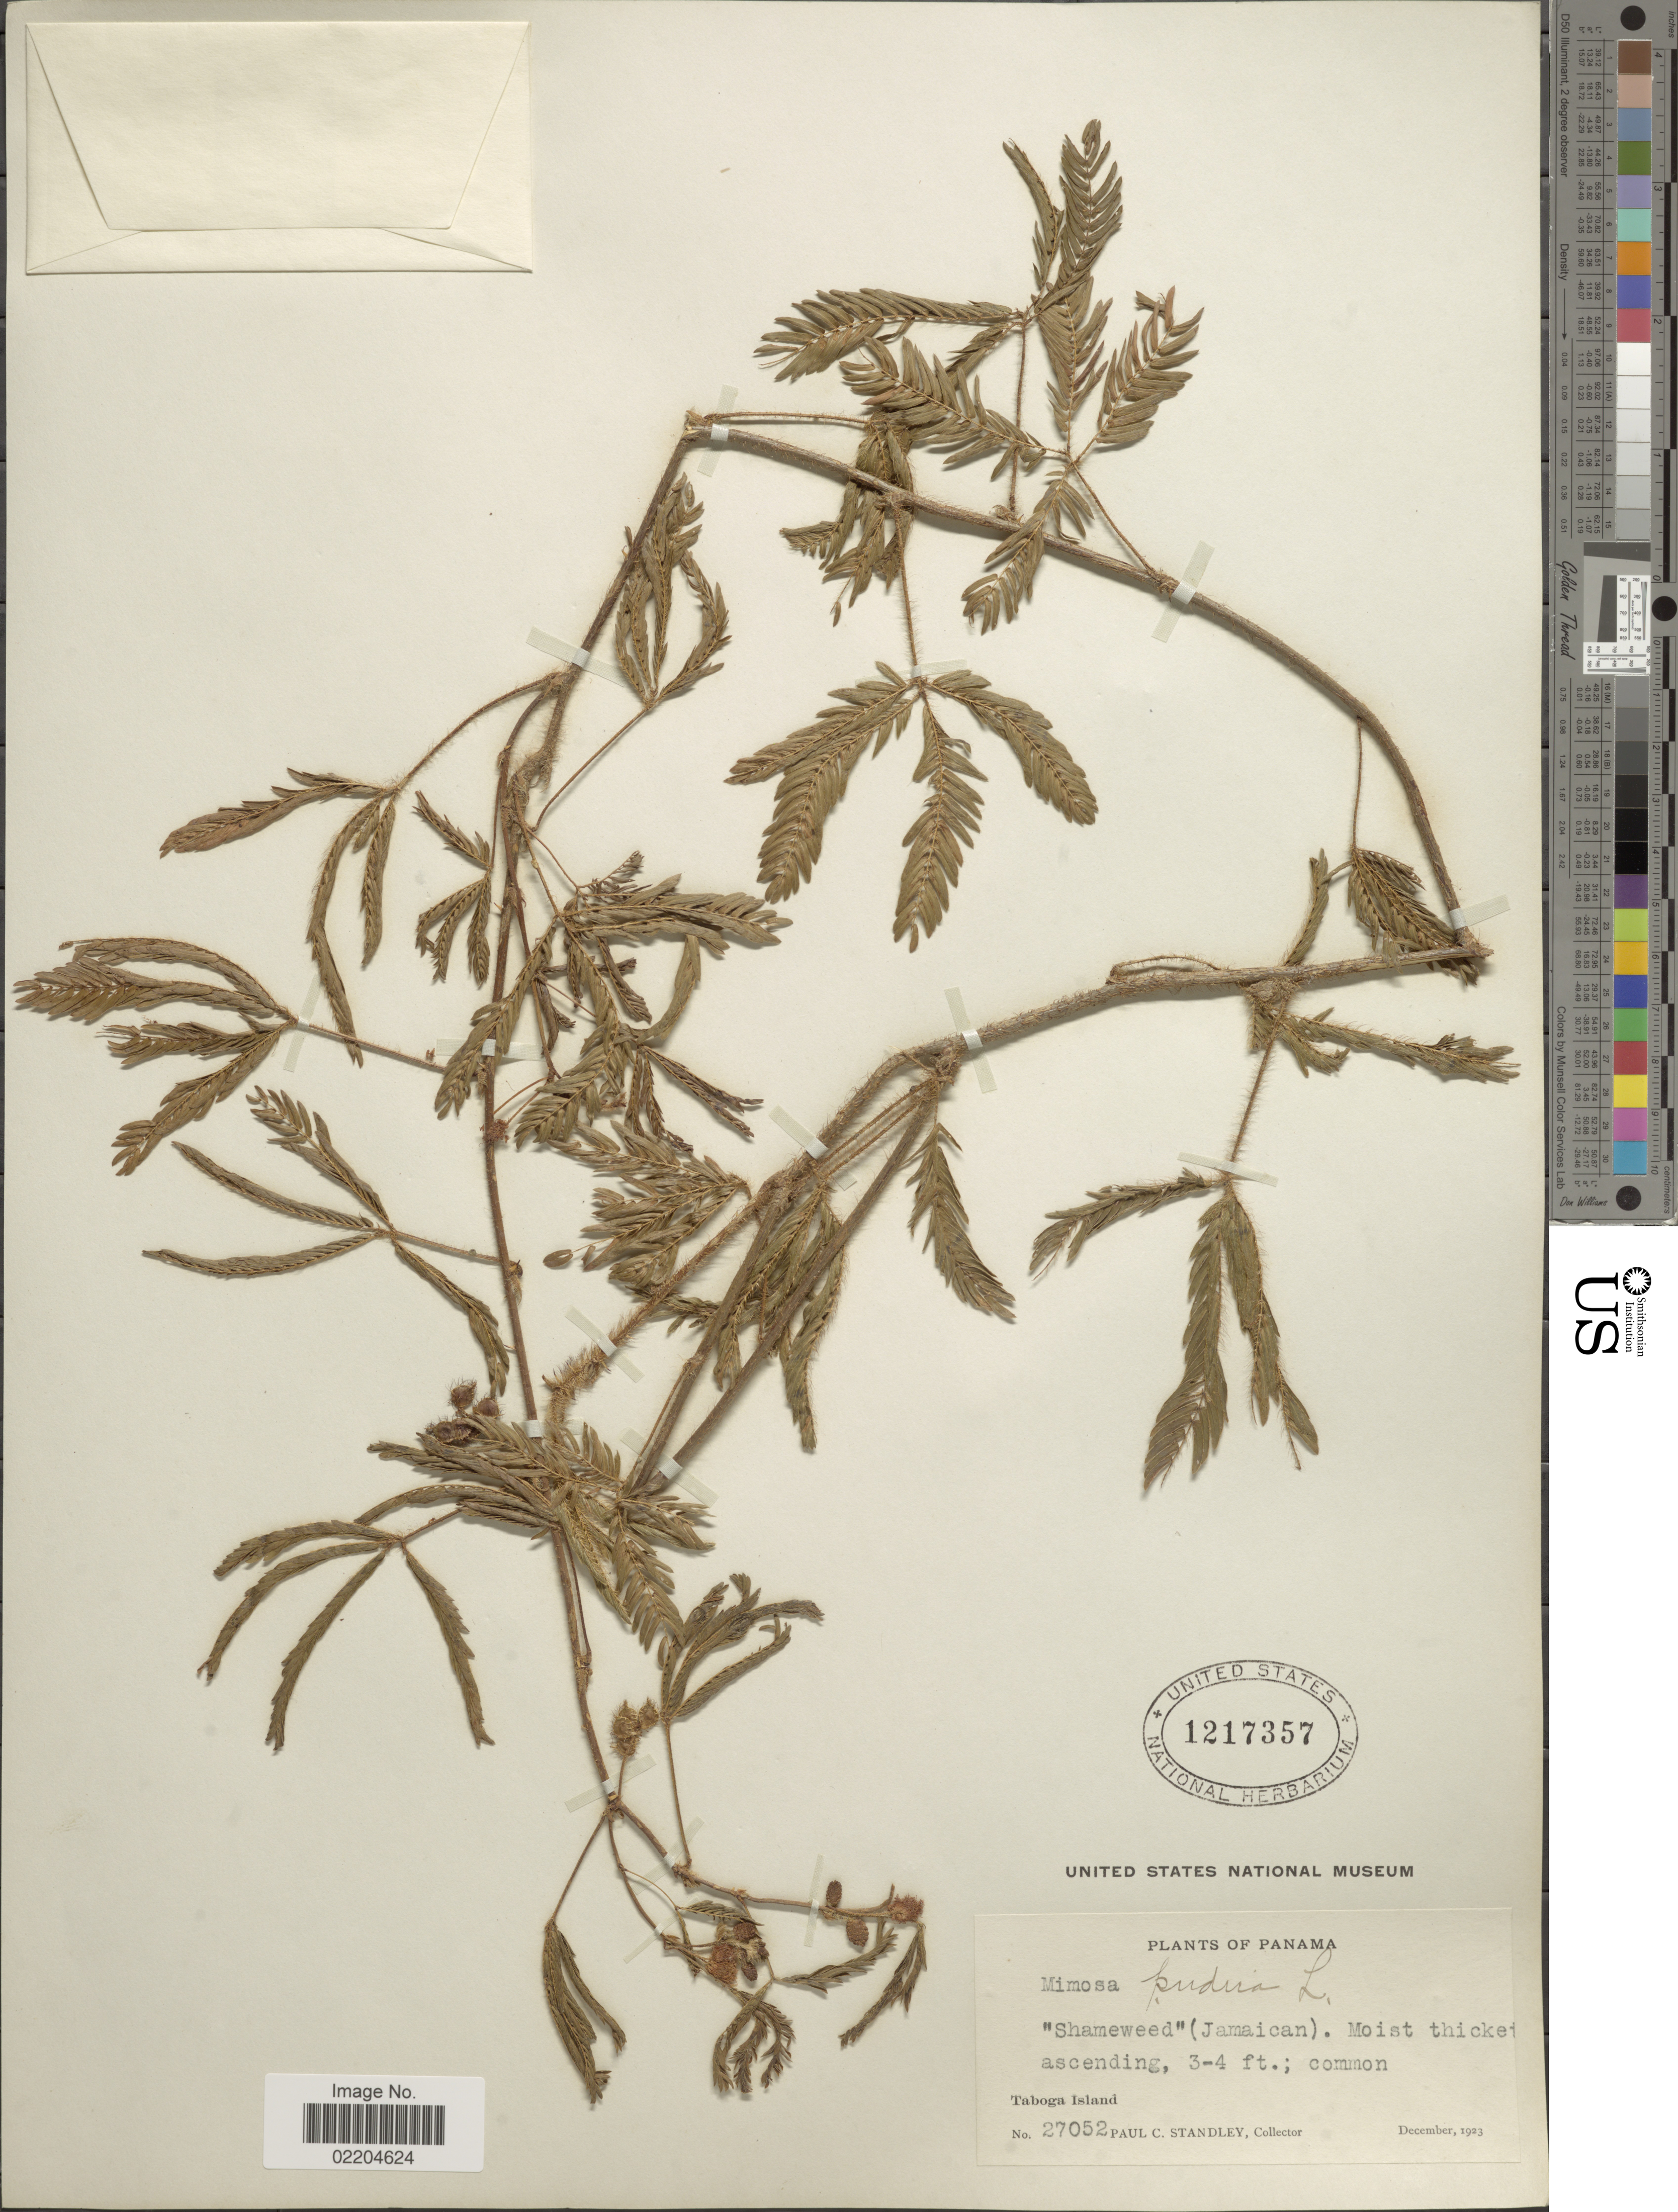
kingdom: Plantae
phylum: Tracheophyta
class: Magnoliopsida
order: Fabales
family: Fabaceae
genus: Mimosa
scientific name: Mimosa pudica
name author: L.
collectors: P. C. Standley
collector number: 27052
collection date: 1923-12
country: Panama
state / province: Panamá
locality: Taboga Island. Panama.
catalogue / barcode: US 1217357